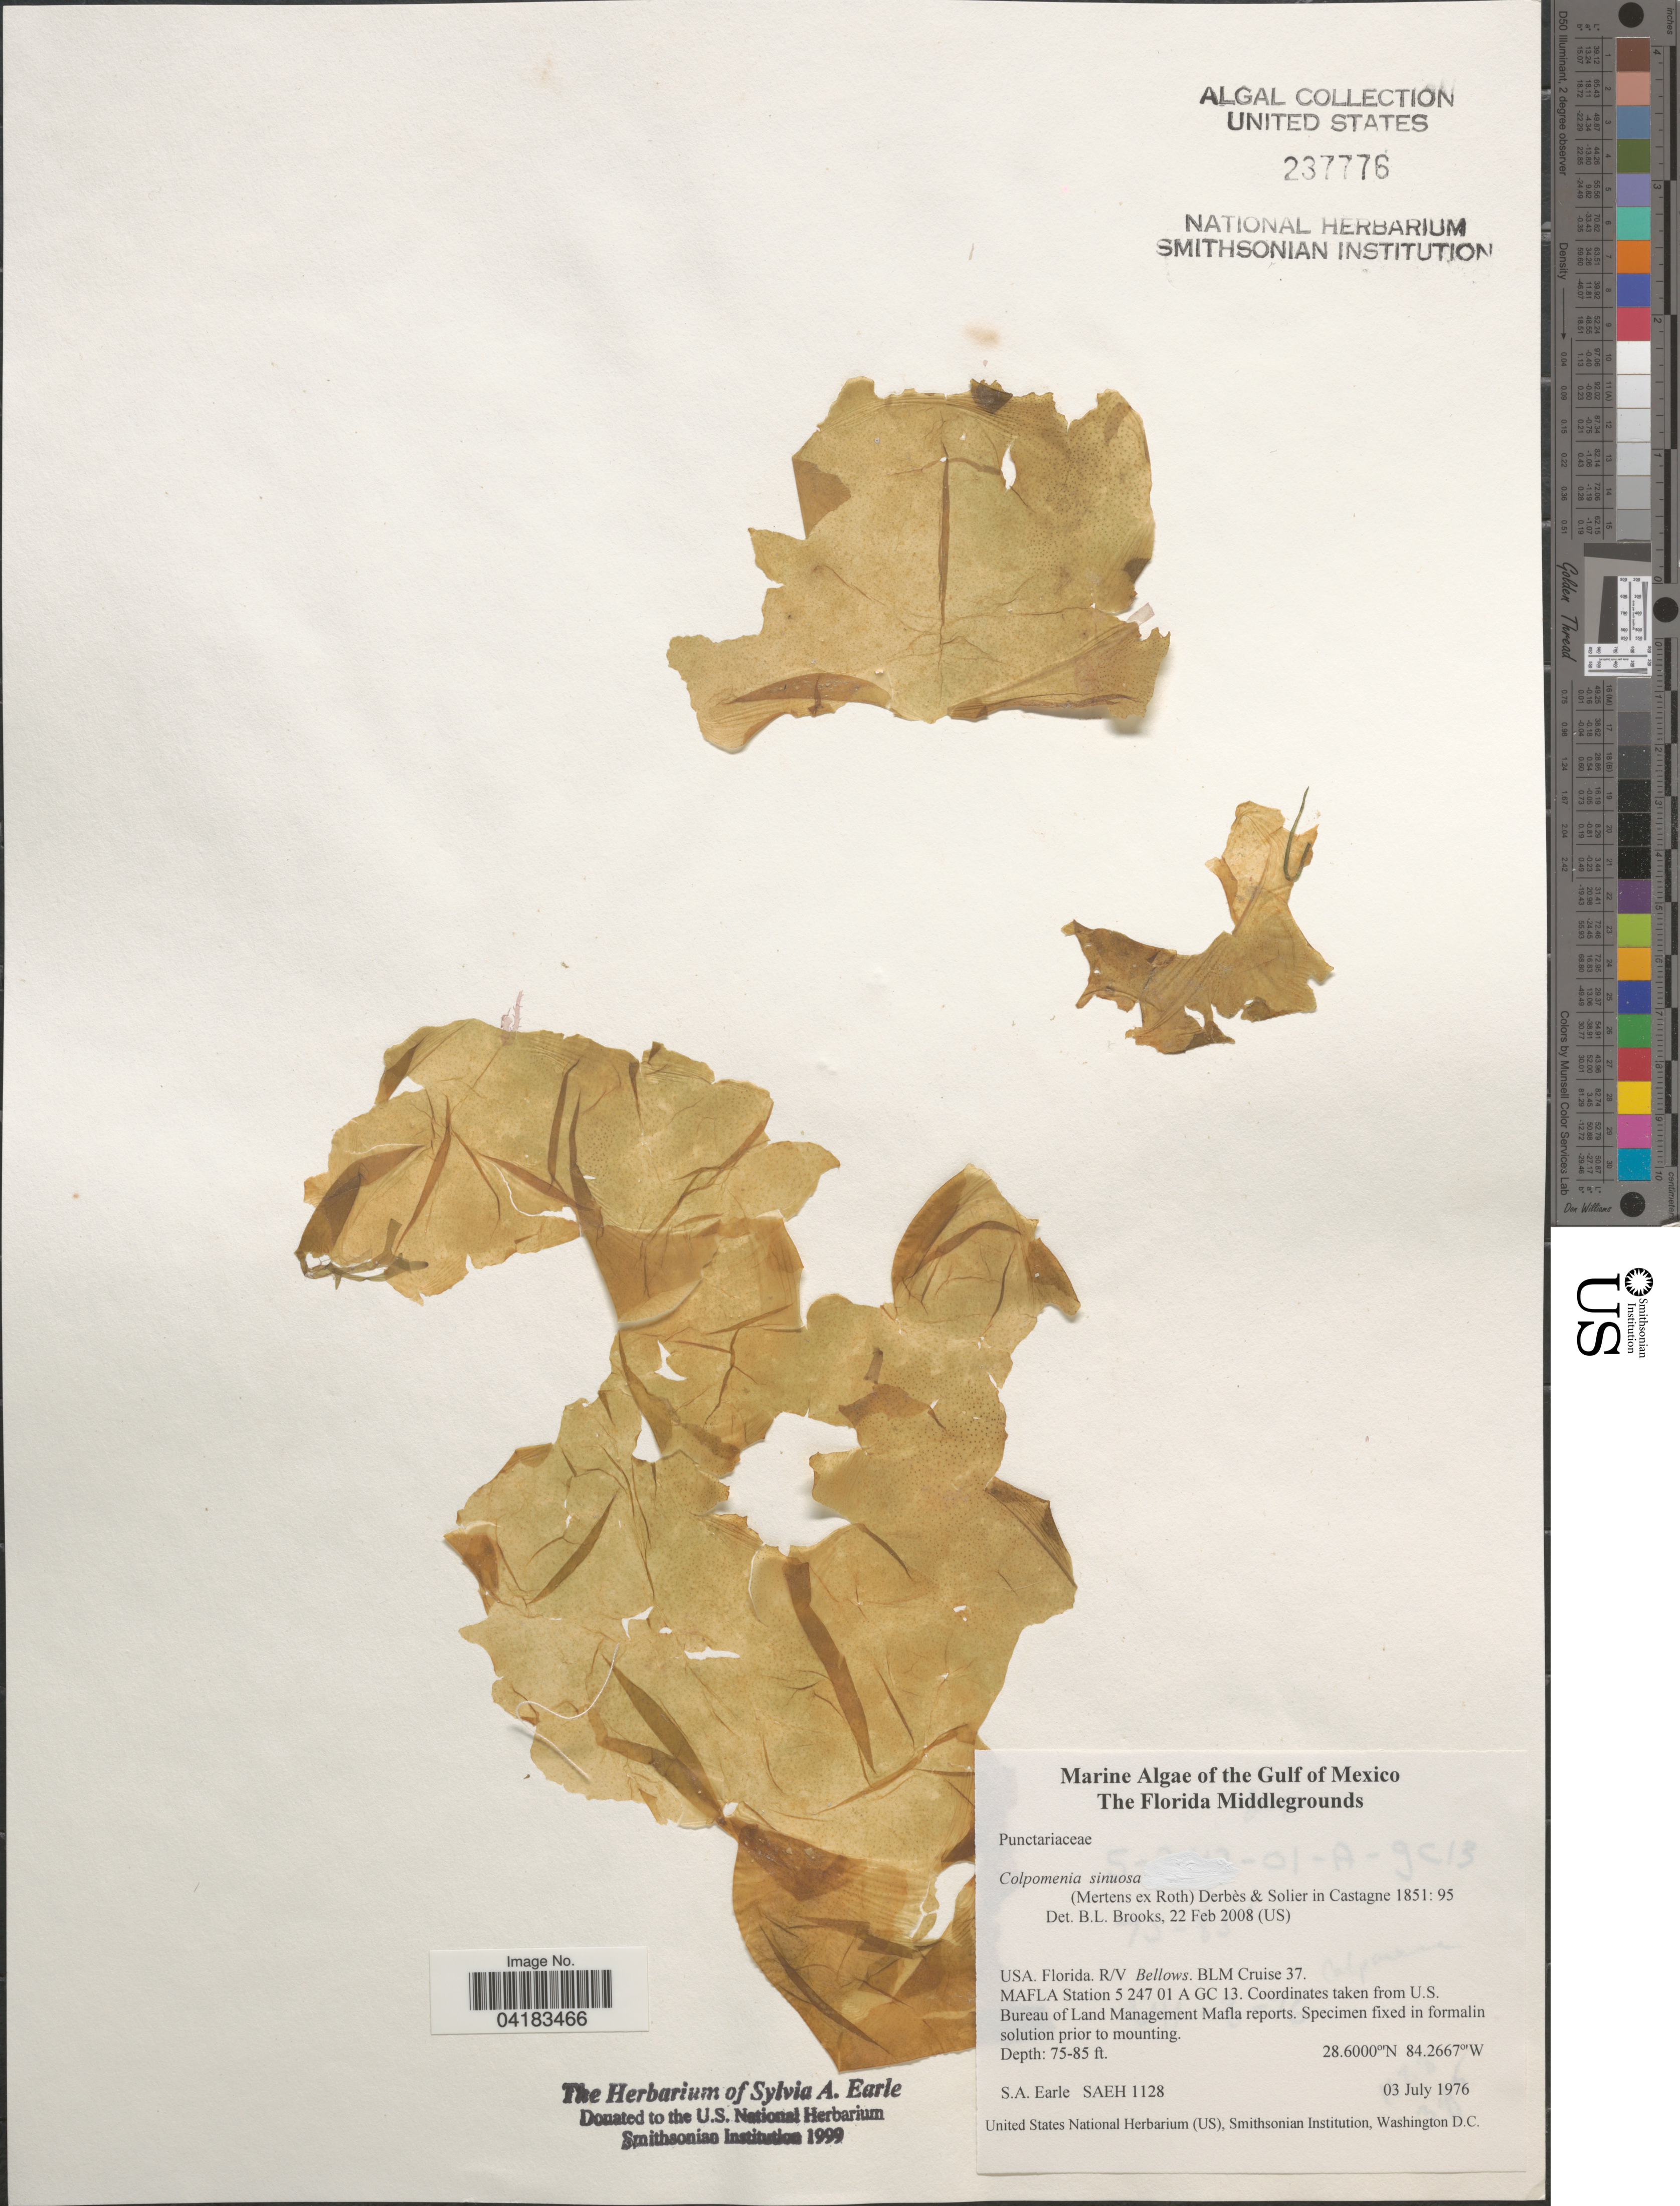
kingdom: Chromista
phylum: Ochrophyta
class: Phaeophyceae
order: Scytosiphonales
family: Scytosiphonaceae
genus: Colpomenia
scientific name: Colpomenia sinuosa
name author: (K. Mert. ex Roth) Derbes & Solier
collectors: S. A. Earle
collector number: SAEH1128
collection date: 1976-07-03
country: United States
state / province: Florida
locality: The Gulf of Mexico. The Florida Middlegrounds. R/V Bellows. BLM Cruise 37. MAFLA Station 5 247 01 A GC 13.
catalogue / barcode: US 237776